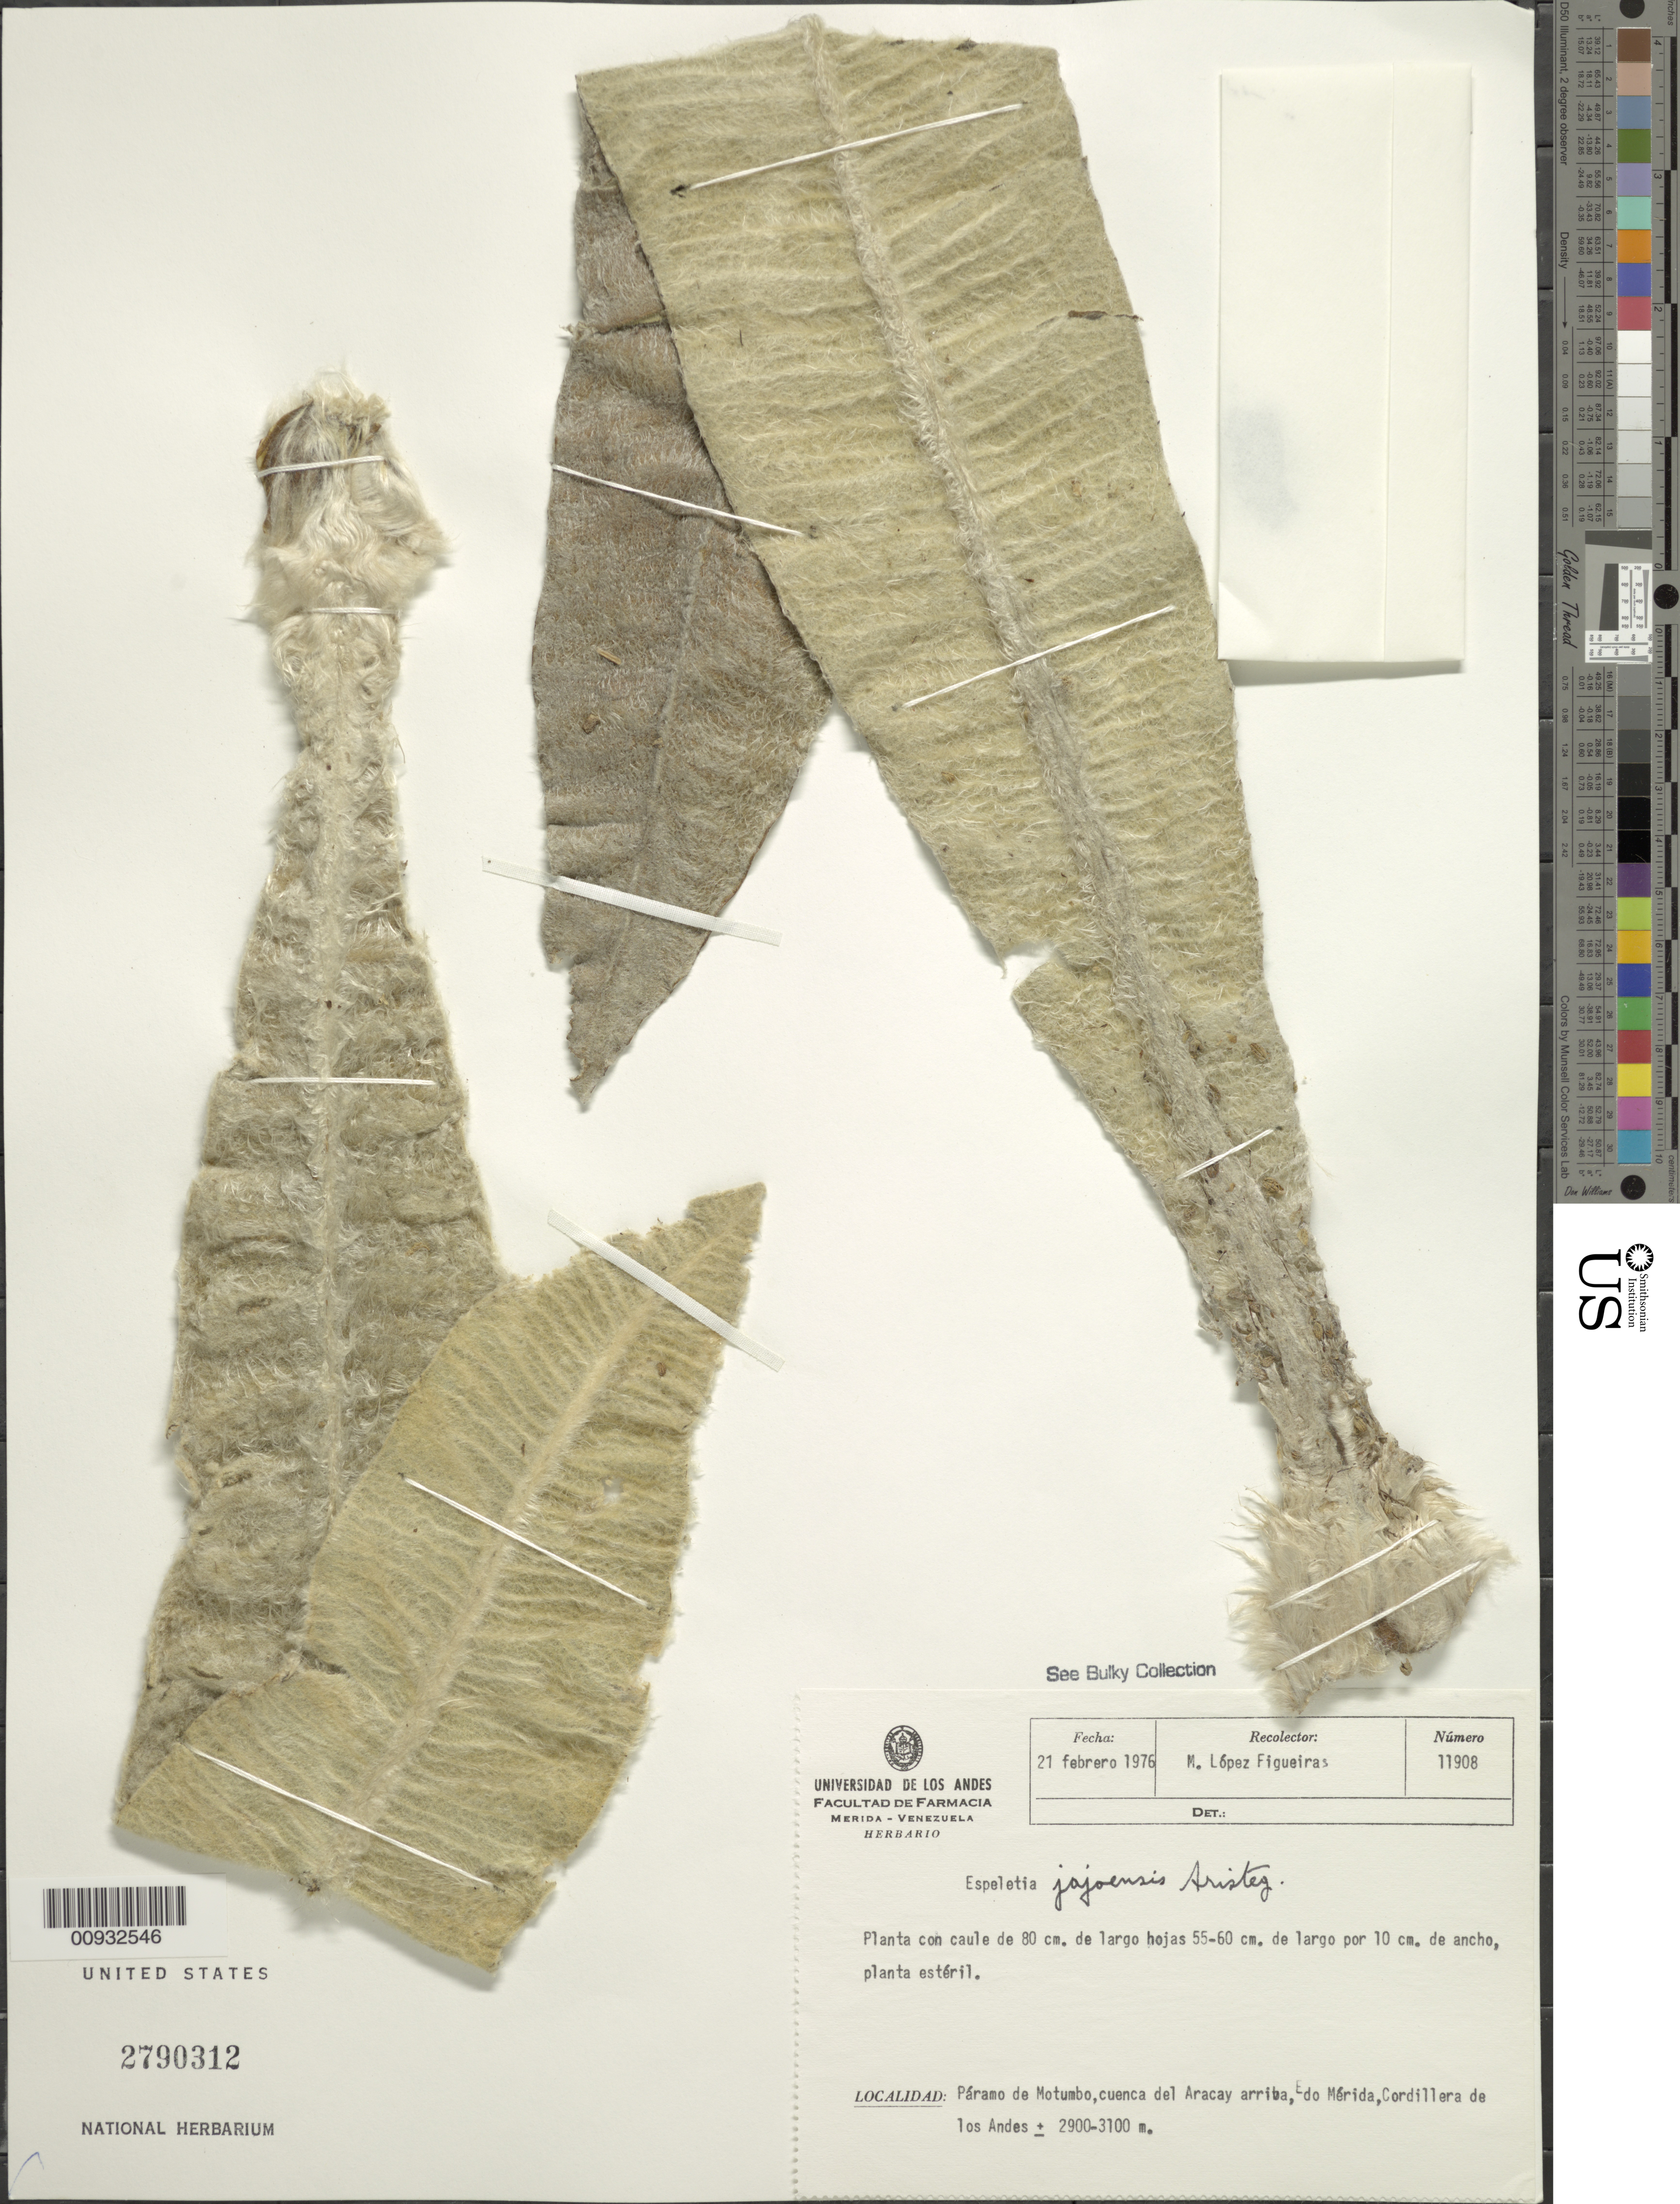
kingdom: Plantae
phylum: Tracheophyta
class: Magnoliopsida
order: Asterales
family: Asteraceae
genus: Espeletia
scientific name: Espeletia jajoensis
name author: Aristeg.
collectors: M. López Figueiras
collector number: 11908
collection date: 1976-02-21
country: Venezuela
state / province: Mérida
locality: Paramo de Motumba, cuenca del Aracay arriba, Cordillera de los Andes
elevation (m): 2900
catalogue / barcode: US 2790312